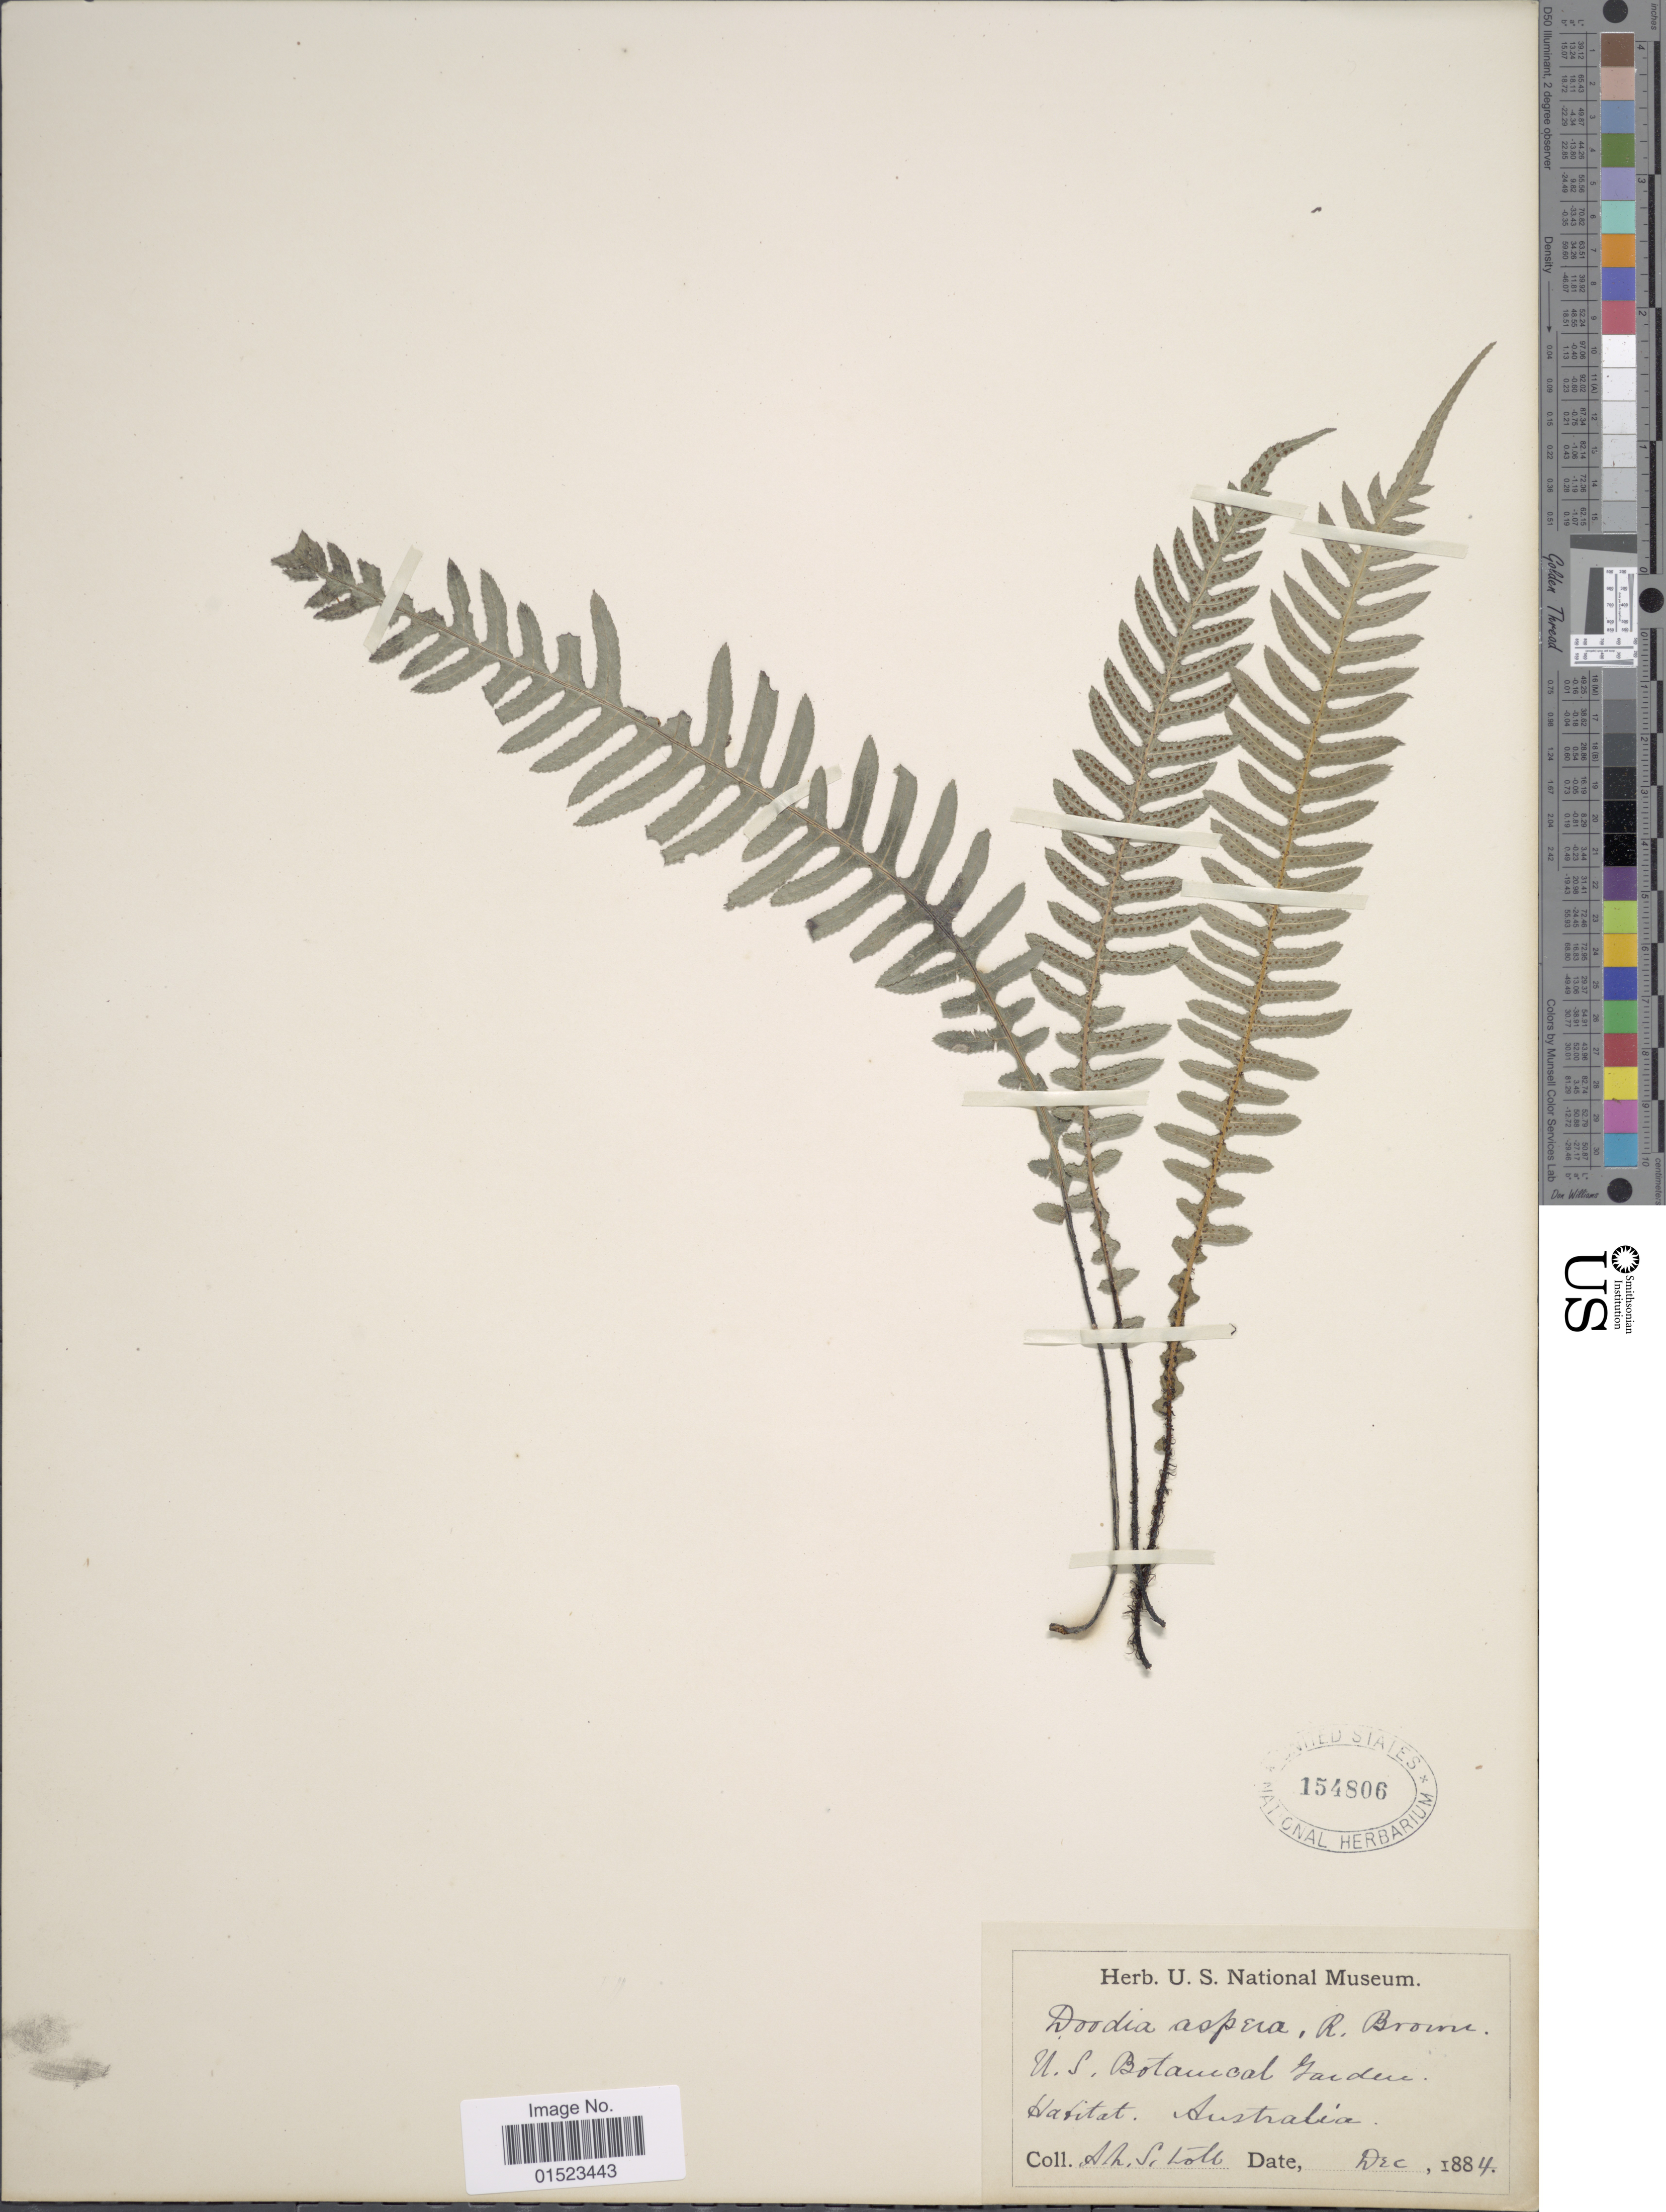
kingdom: Plantae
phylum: Tracheophyta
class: Polypodiopsida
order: Polypodiales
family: Blechnaceae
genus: Blechnum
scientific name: Blechnum asperum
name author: (Klotzsch) Sturm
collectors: A. L. Schott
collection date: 1884-12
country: United States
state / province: District of Columbia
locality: U.S. Botanical Garden, Habitat: Australia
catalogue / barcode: US 154806